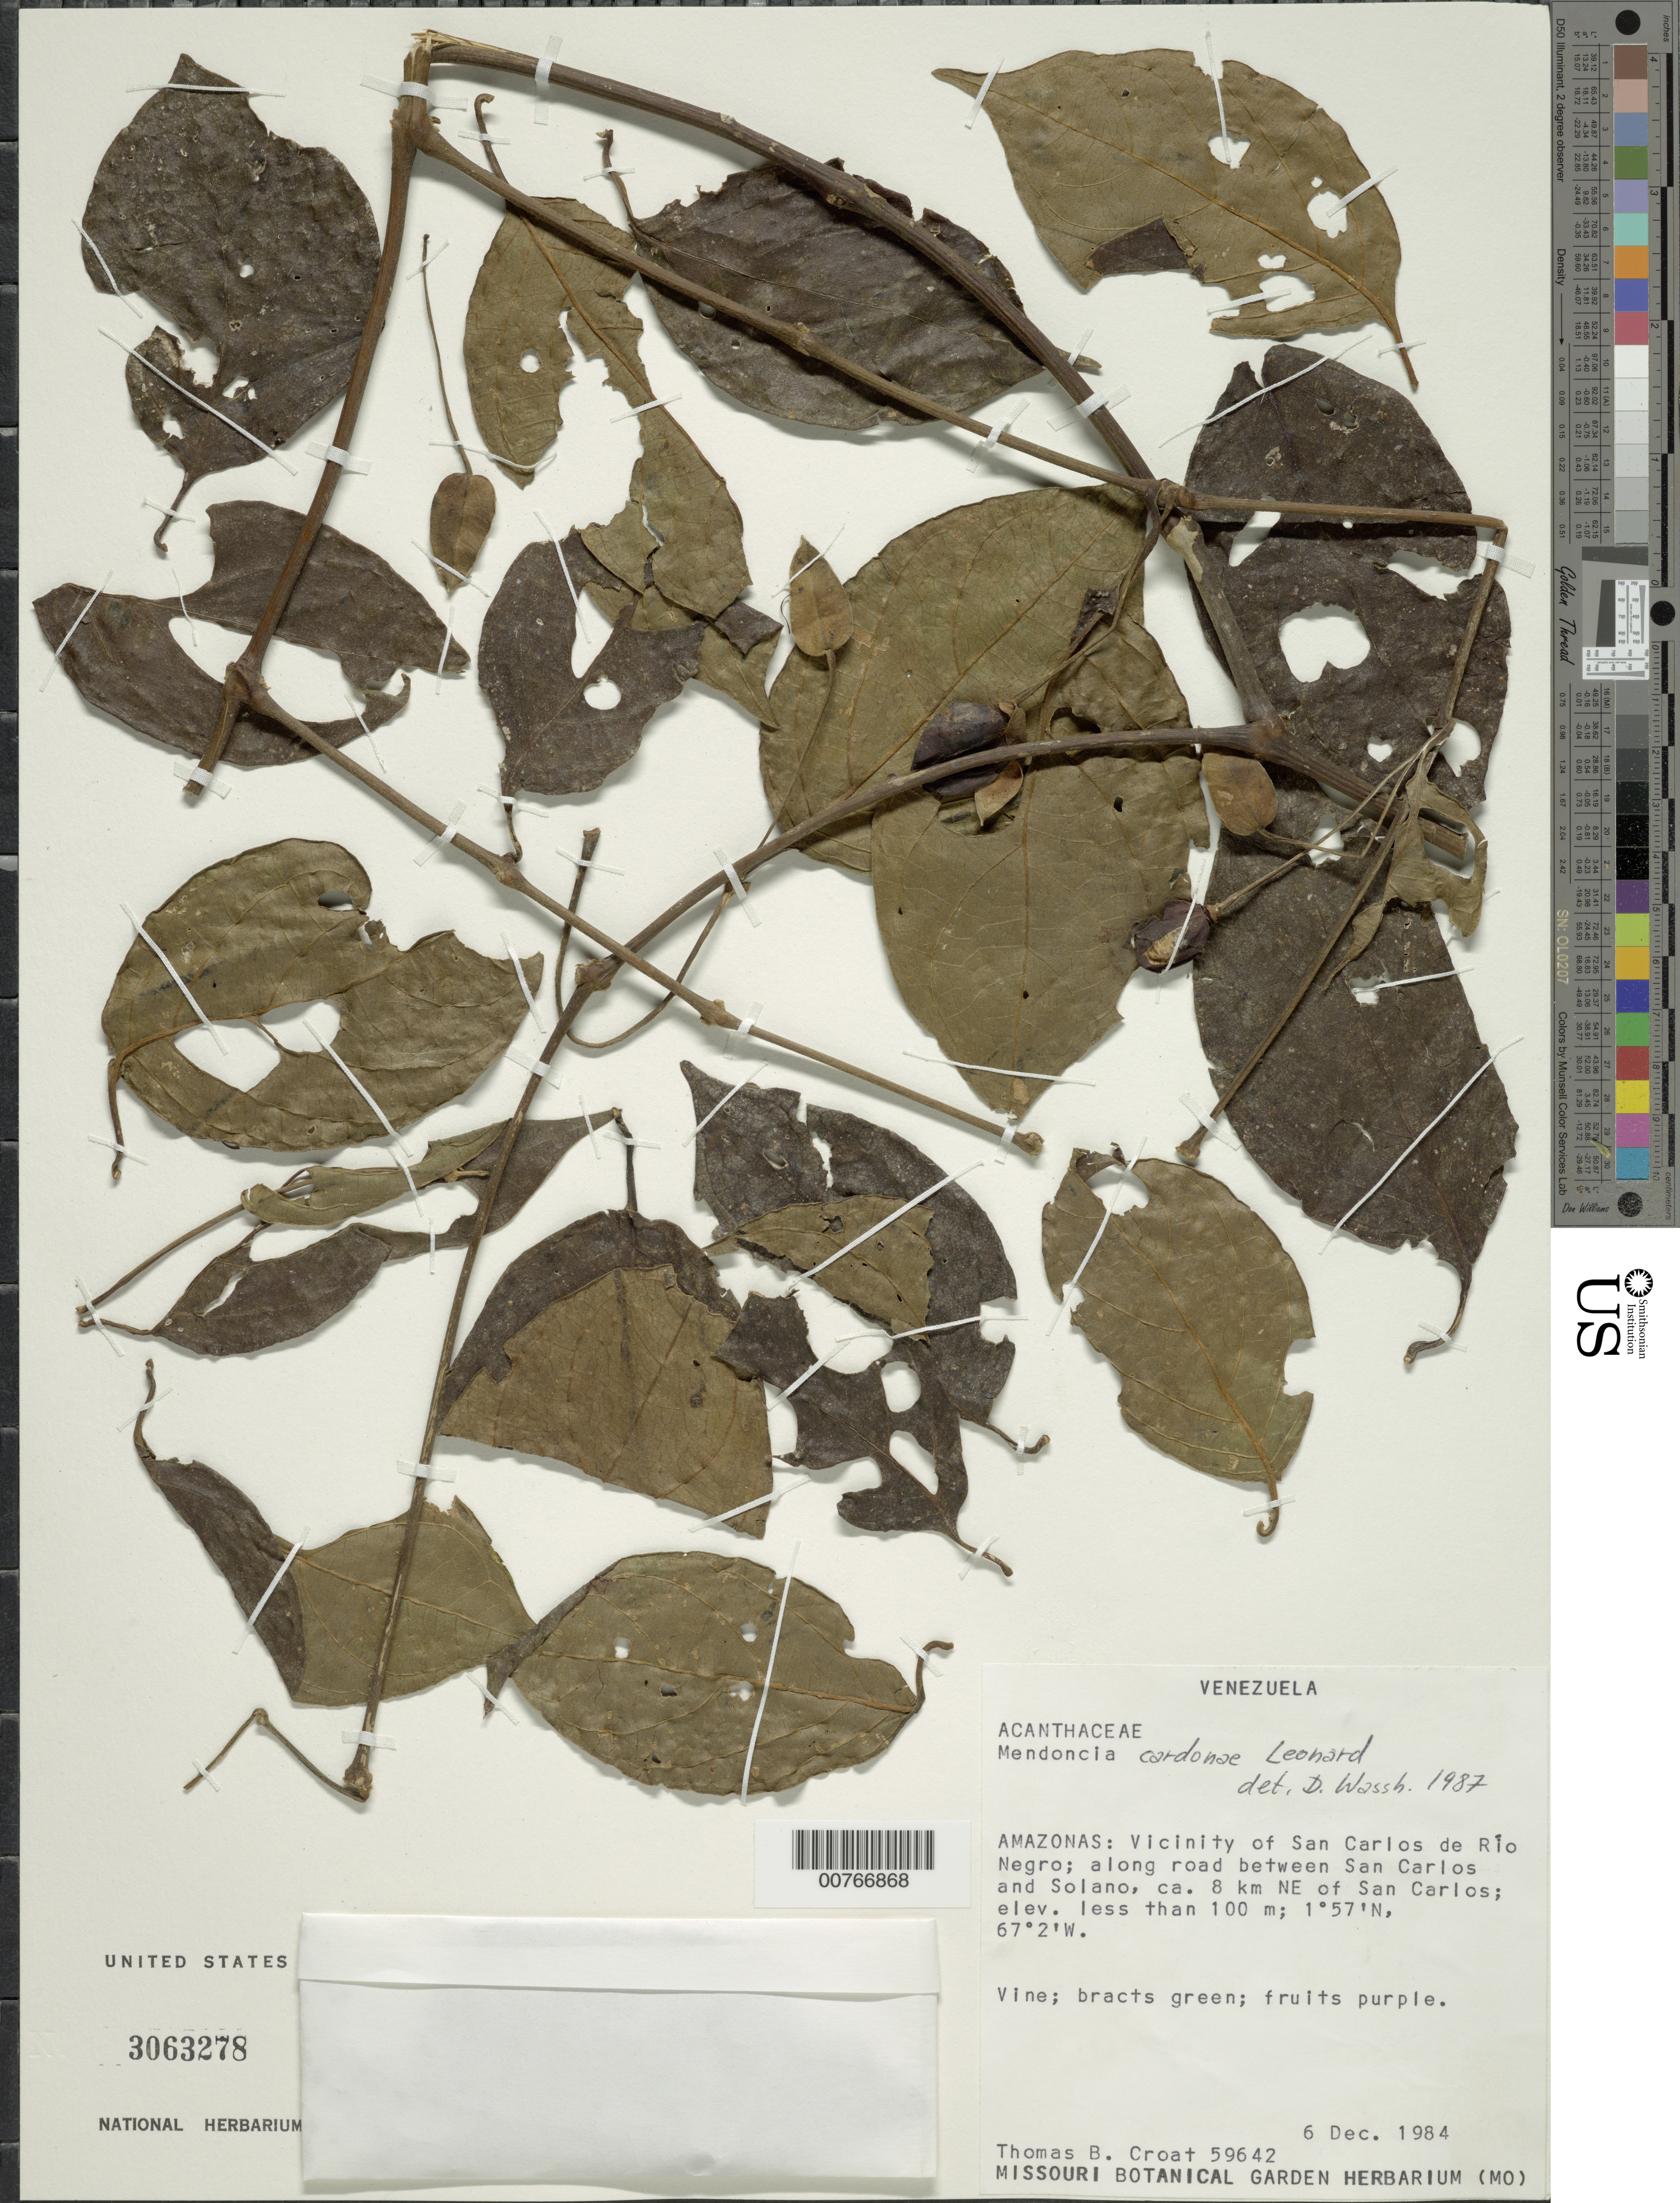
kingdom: Plantae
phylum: Tracheophyta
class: Magnoliopsida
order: Lamiales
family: Acanthaceae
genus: Mendoncia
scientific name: Mendoncia sprucei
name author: Lindau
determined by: Wasshausen, Dieter C., (BOT), Smithsonian Institution - National Museum of Natural History (UNITED STATES)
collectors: T. B. Croat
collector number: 59642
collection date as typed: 6-Dec-84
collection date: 1984-12-06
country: Venezuela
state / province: Amazonas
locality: San Carlos de Río Negro, vic.; along road between San Carlos & Solano, ca. 8 km NE of San Carlos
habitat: Along road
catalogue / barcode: US 3063278